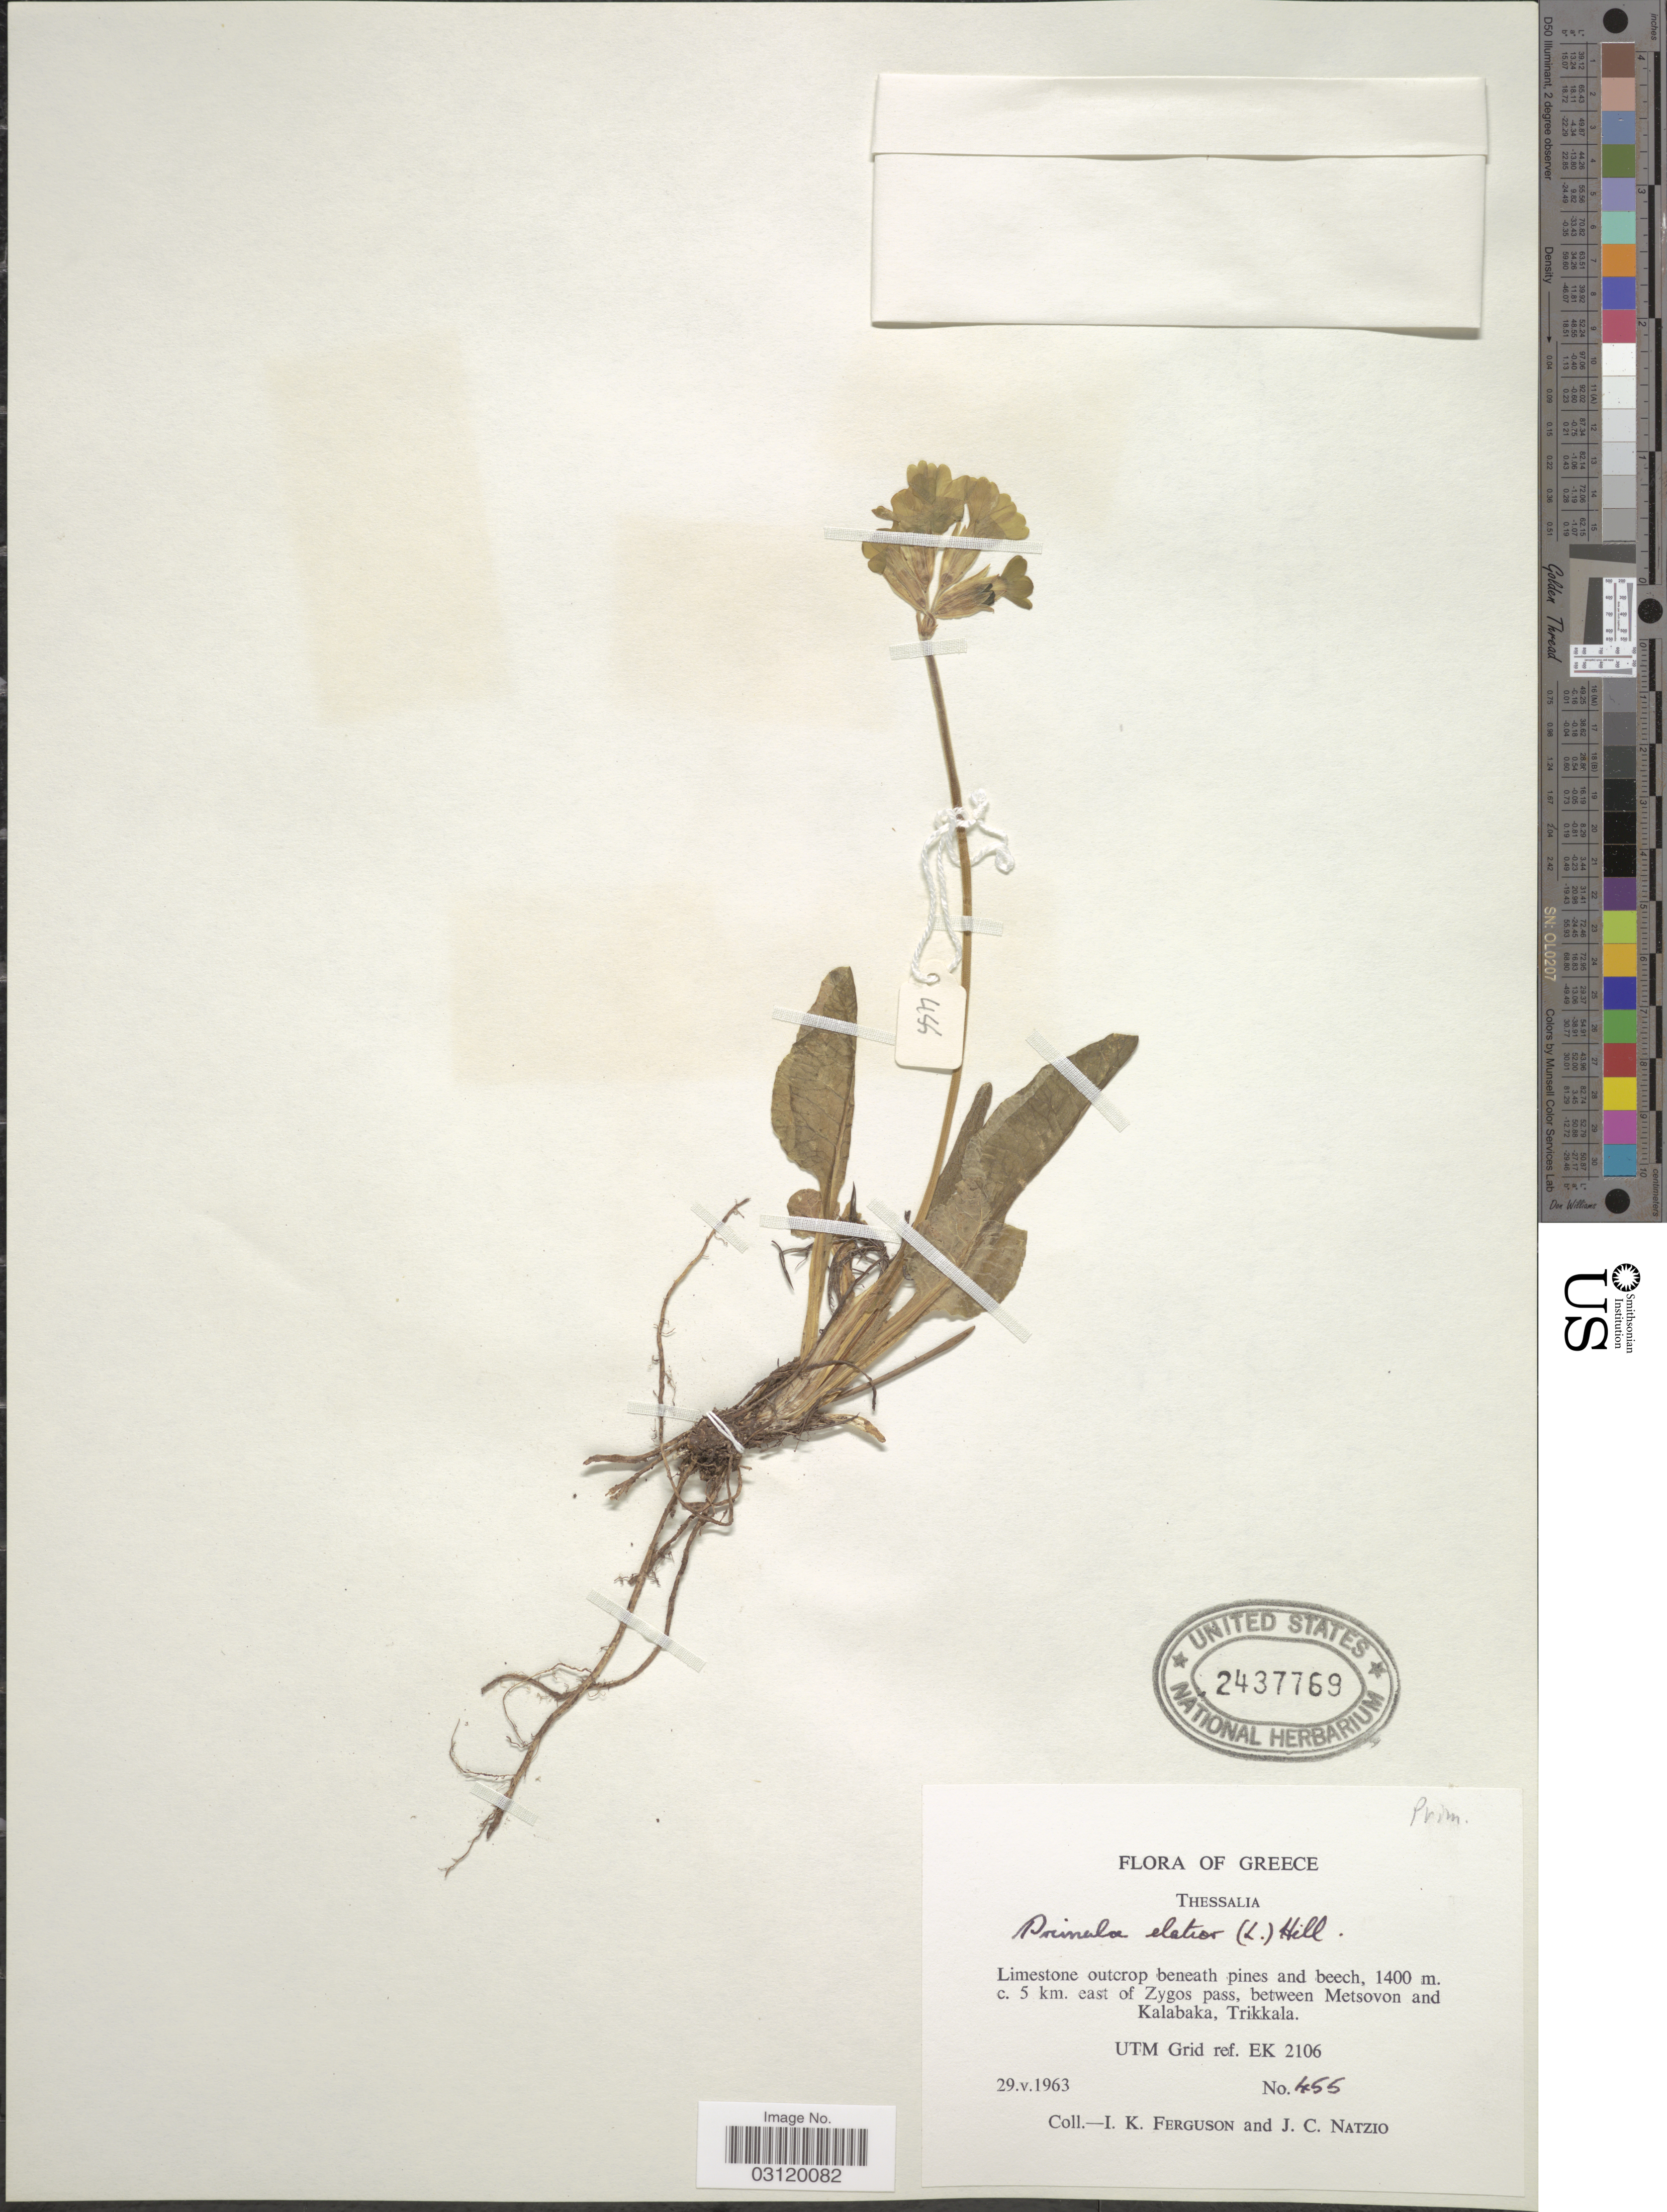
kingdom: Plantae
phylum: Tracheophyta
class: Magnoliopsida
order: Ericales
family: Primulaceae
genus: Primula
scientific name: Primula elatior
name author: (L.) Hill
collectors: I. K. Ferguson & J. Natzio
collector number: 455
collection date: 1963-05-29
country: Greece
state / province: Thessaly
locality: Thessalia. Limestone outcrop beneath pines and beech. C. 5 km. east of Zygos pass, between Metsovon and Kalabaka, Trikkala. UTM Grid ref. EK 2106.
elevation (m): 1400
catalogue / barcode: US 2437769